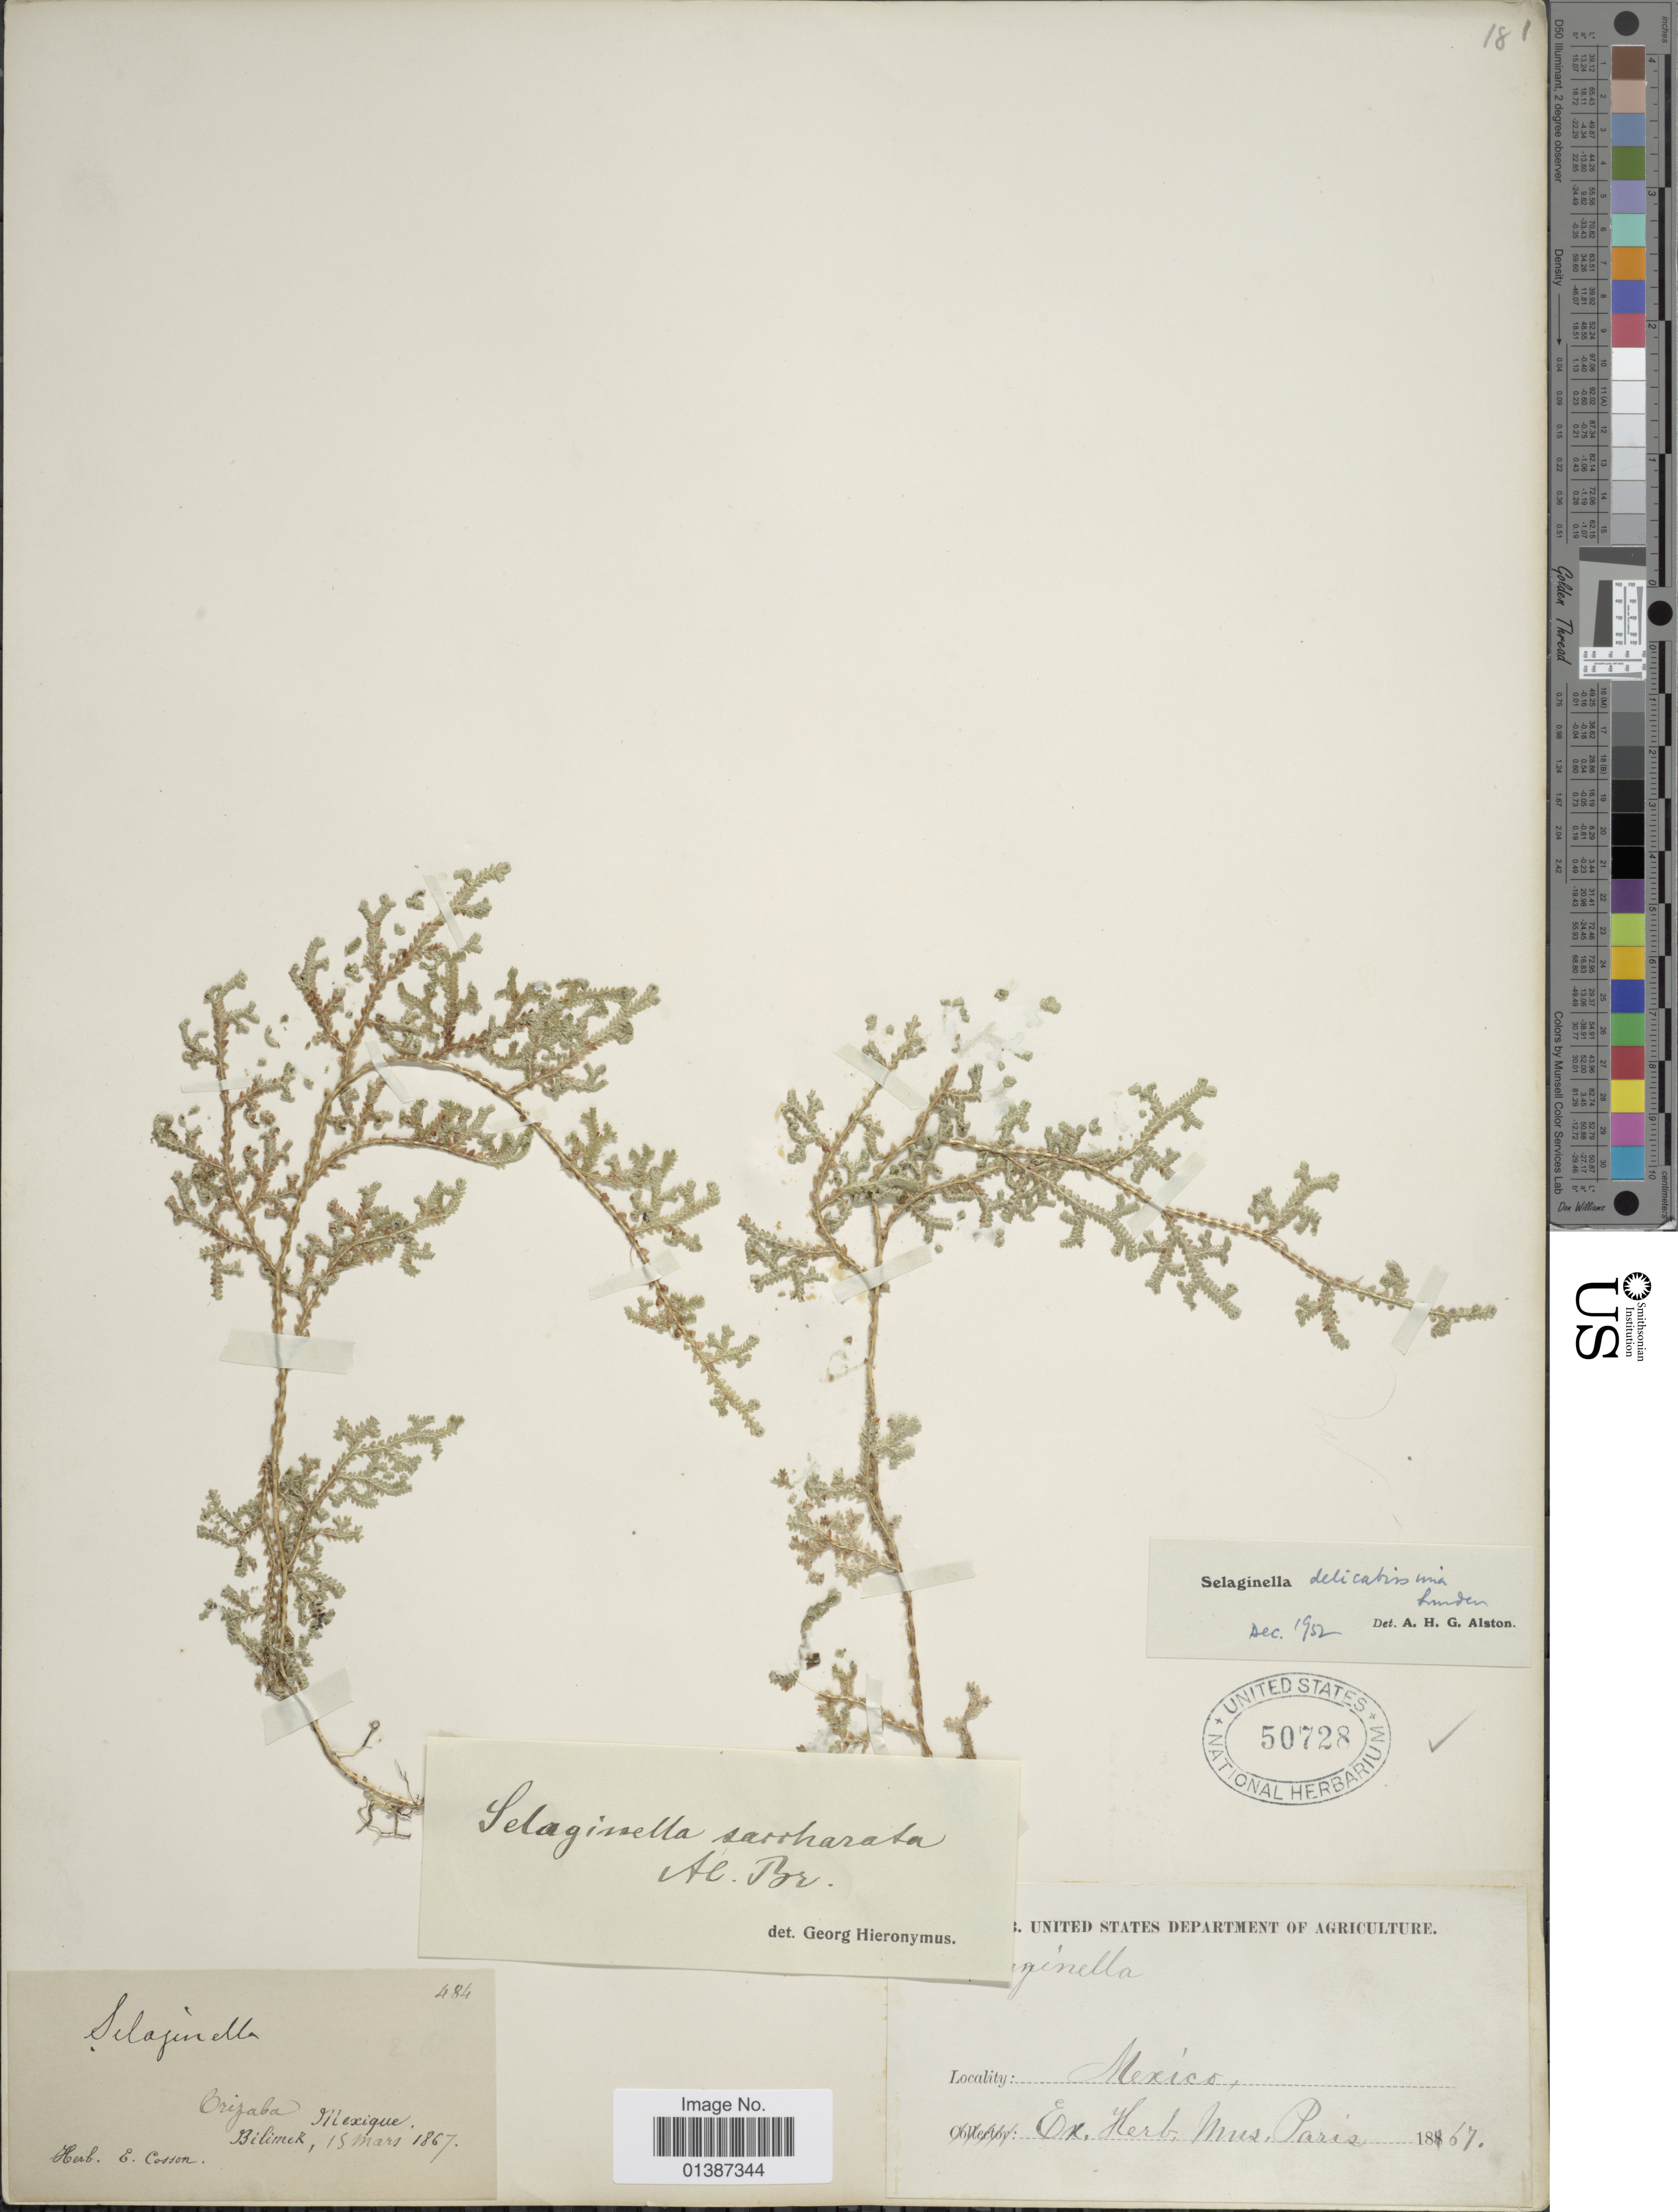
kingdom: Plantae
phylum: Tracheophyta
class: Lycopodiopsida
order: Selaginellales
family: Selaginellaceae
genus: Selaginella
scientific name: Selaginella delicatissima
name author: Linden ex A. Braun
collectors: -. Bilimek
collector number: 484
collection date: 1867-03-15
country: Mexico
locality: Orizaba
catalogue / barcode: US 50728